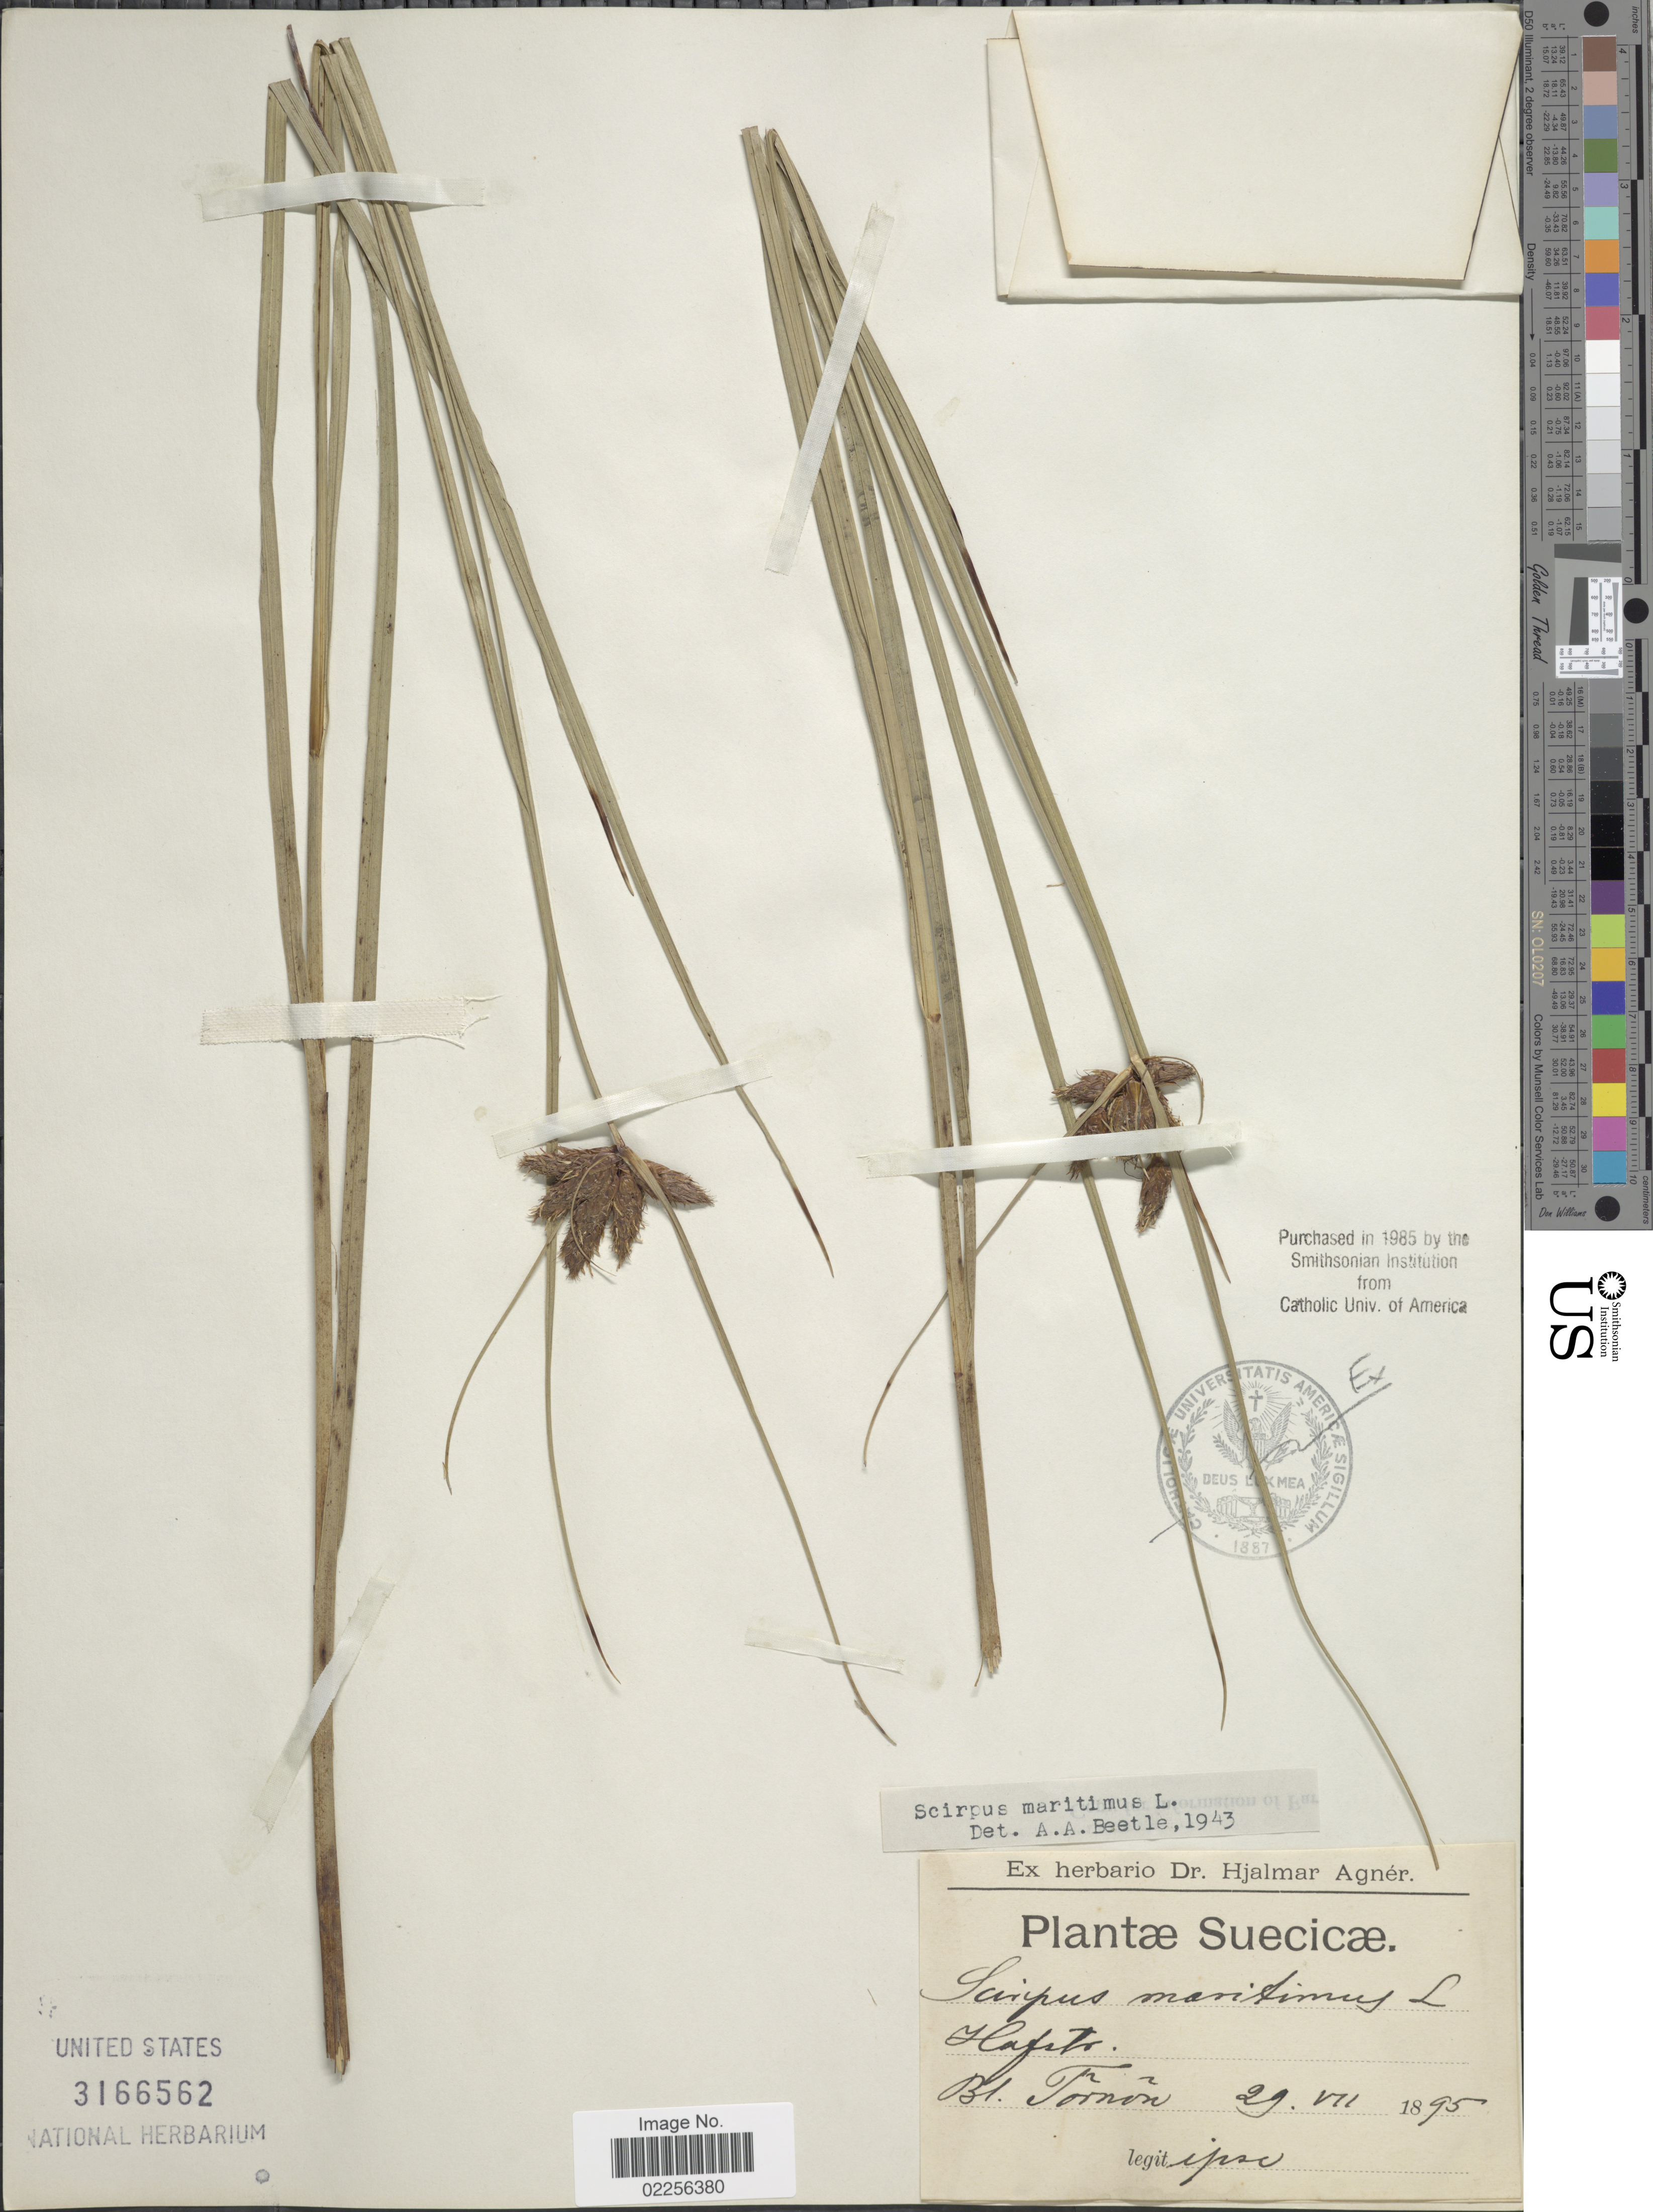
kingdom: Plantae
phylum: Tracheophyta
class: Liliopsida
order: Poales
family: Cyperaceae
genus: Bolboschoenus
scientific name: Bolboschoenus maritimus subsp. maritimus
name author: (L.) Palla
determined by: Strong, Mark T., (BOT), Smithsonian Institution - National Museum of Natural History (UNITED STATES)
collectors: H. Agnér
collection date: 1895-07-29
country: Sweden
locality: Suecicae, Hafstr., Bl. Fornon [interpreted]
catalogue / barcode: US 3166562